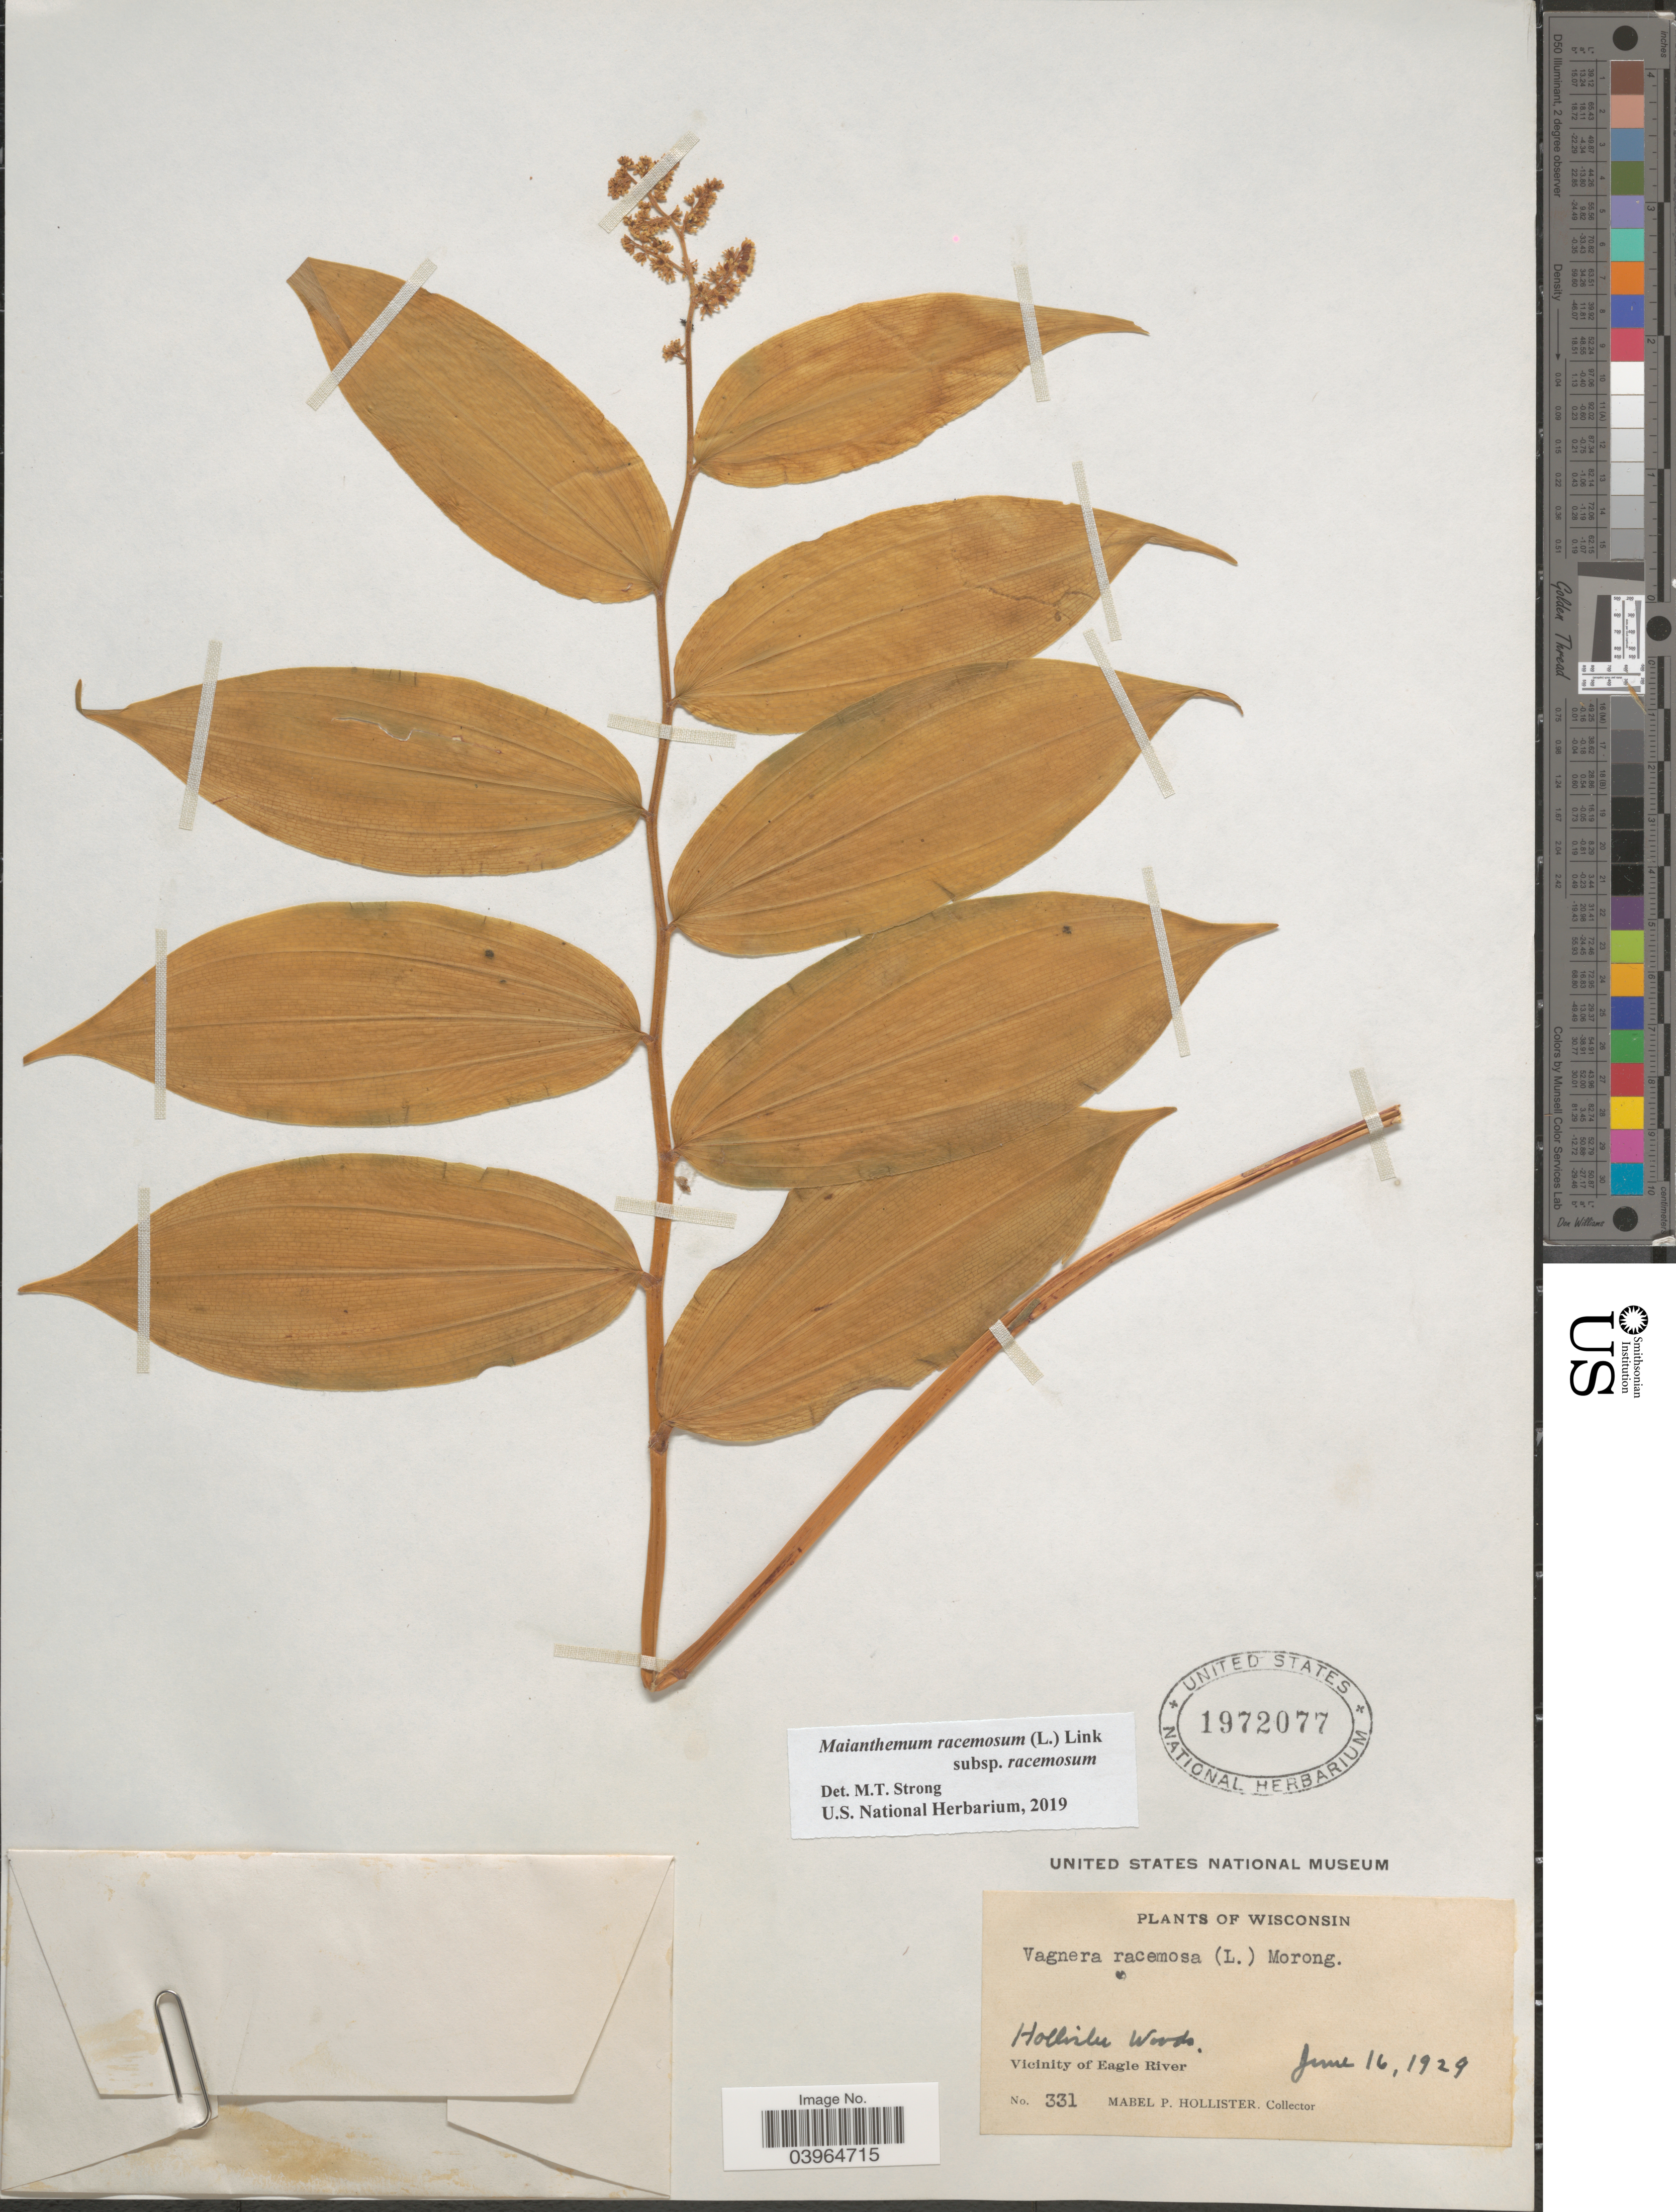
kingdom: Plantae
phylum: Tracheophyta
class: Liliopsida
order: Asparagales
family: Asparagaceae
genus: Maianthemum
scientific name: Maianthemum racemosum subsp. racemosum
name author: (L.) Link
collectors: M. Hollister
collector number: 331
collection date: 1929-06-16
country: United States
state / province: Wisconsin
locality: Vicinity of Eagle River.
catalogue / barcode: US 1972077